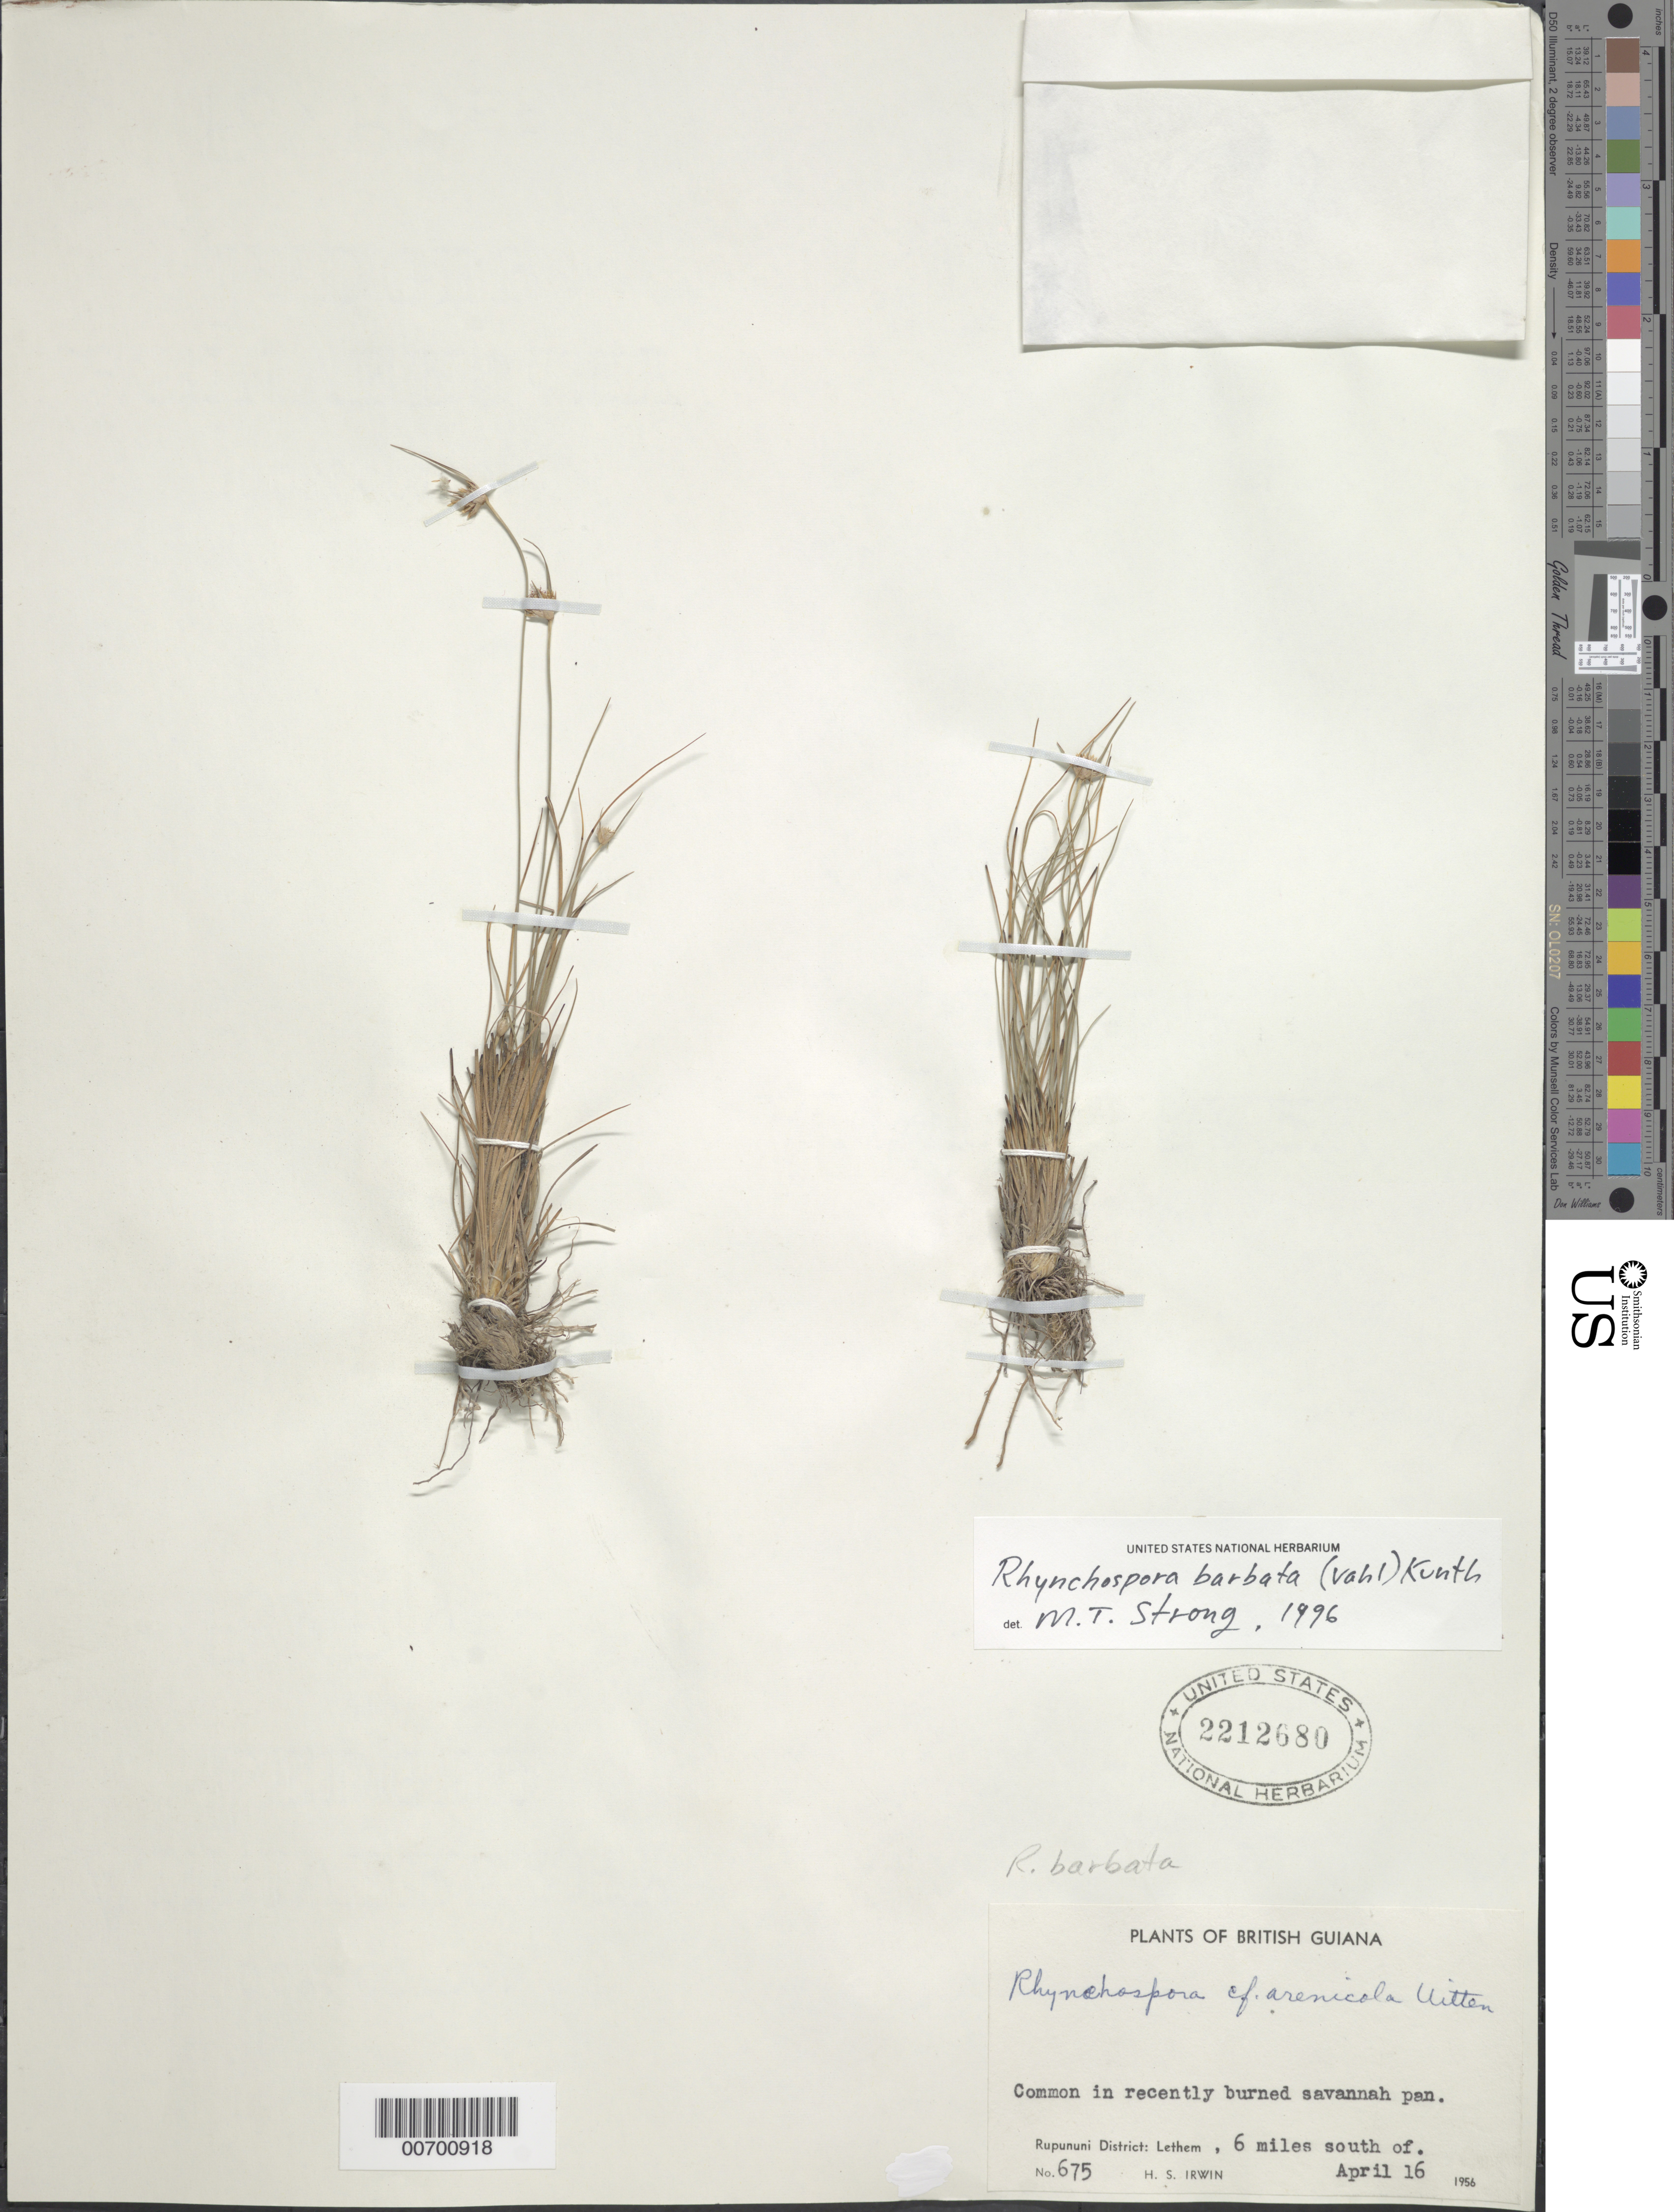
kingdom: Plantae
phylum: Tracheophyta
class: Liliopsida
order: Poales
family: Cyperaceae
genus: Rhynchospora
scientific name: Rhynchospora barbata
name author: (Vahl) Kunth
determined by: Alves, K.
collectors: H. Irwin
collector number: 675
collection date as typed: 16-Apr-56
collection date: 1956-04-16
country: Guyana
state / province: U. Takutu-U. Essequibo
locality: Rupununi Dist., 6 mi. S of Lethem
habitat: Recently burned savannah pan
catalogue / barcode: US 2212680